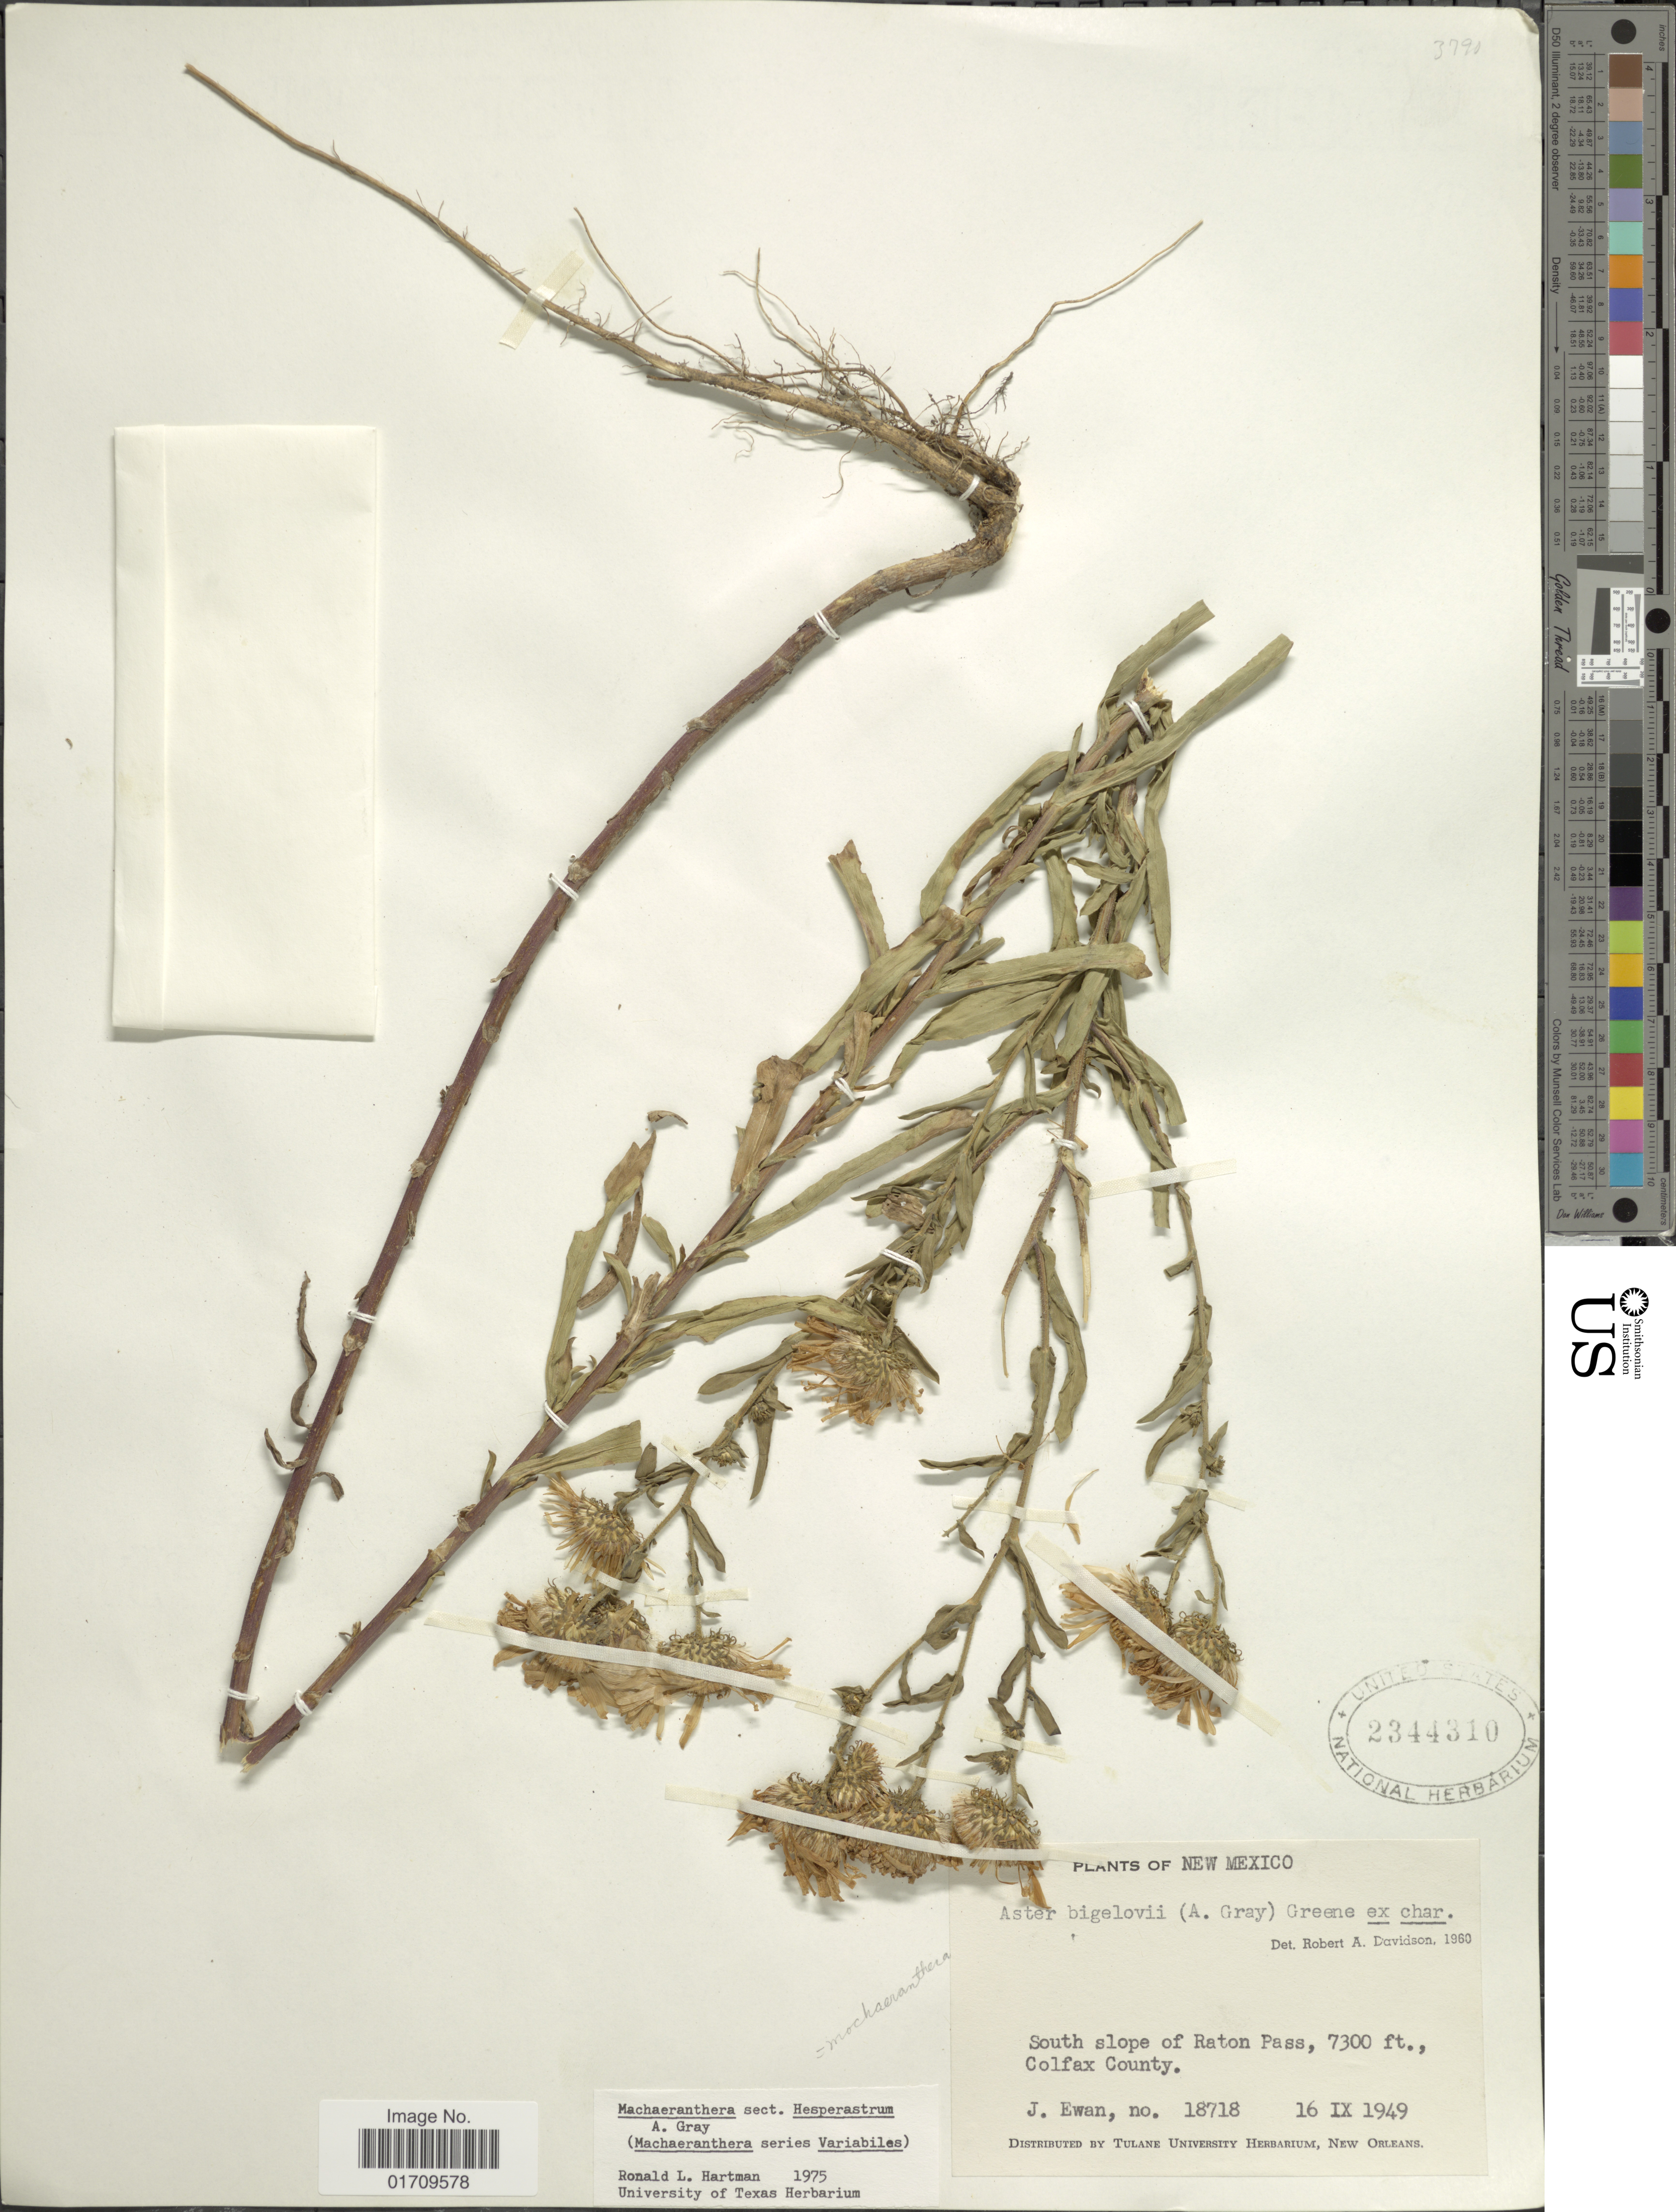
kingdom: Plantae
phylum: Tracheophyta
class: Magnoliopsida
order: Asterales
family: Asteraceae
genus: Machaeranthera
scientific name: Machaeranthera sp.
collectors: J. A. Ewan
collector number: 18718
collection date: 1949-09-16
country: United States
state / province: New Mexico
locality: South slope of Raton Pass, Colfax County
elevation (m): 2225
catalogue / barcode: US 2344310